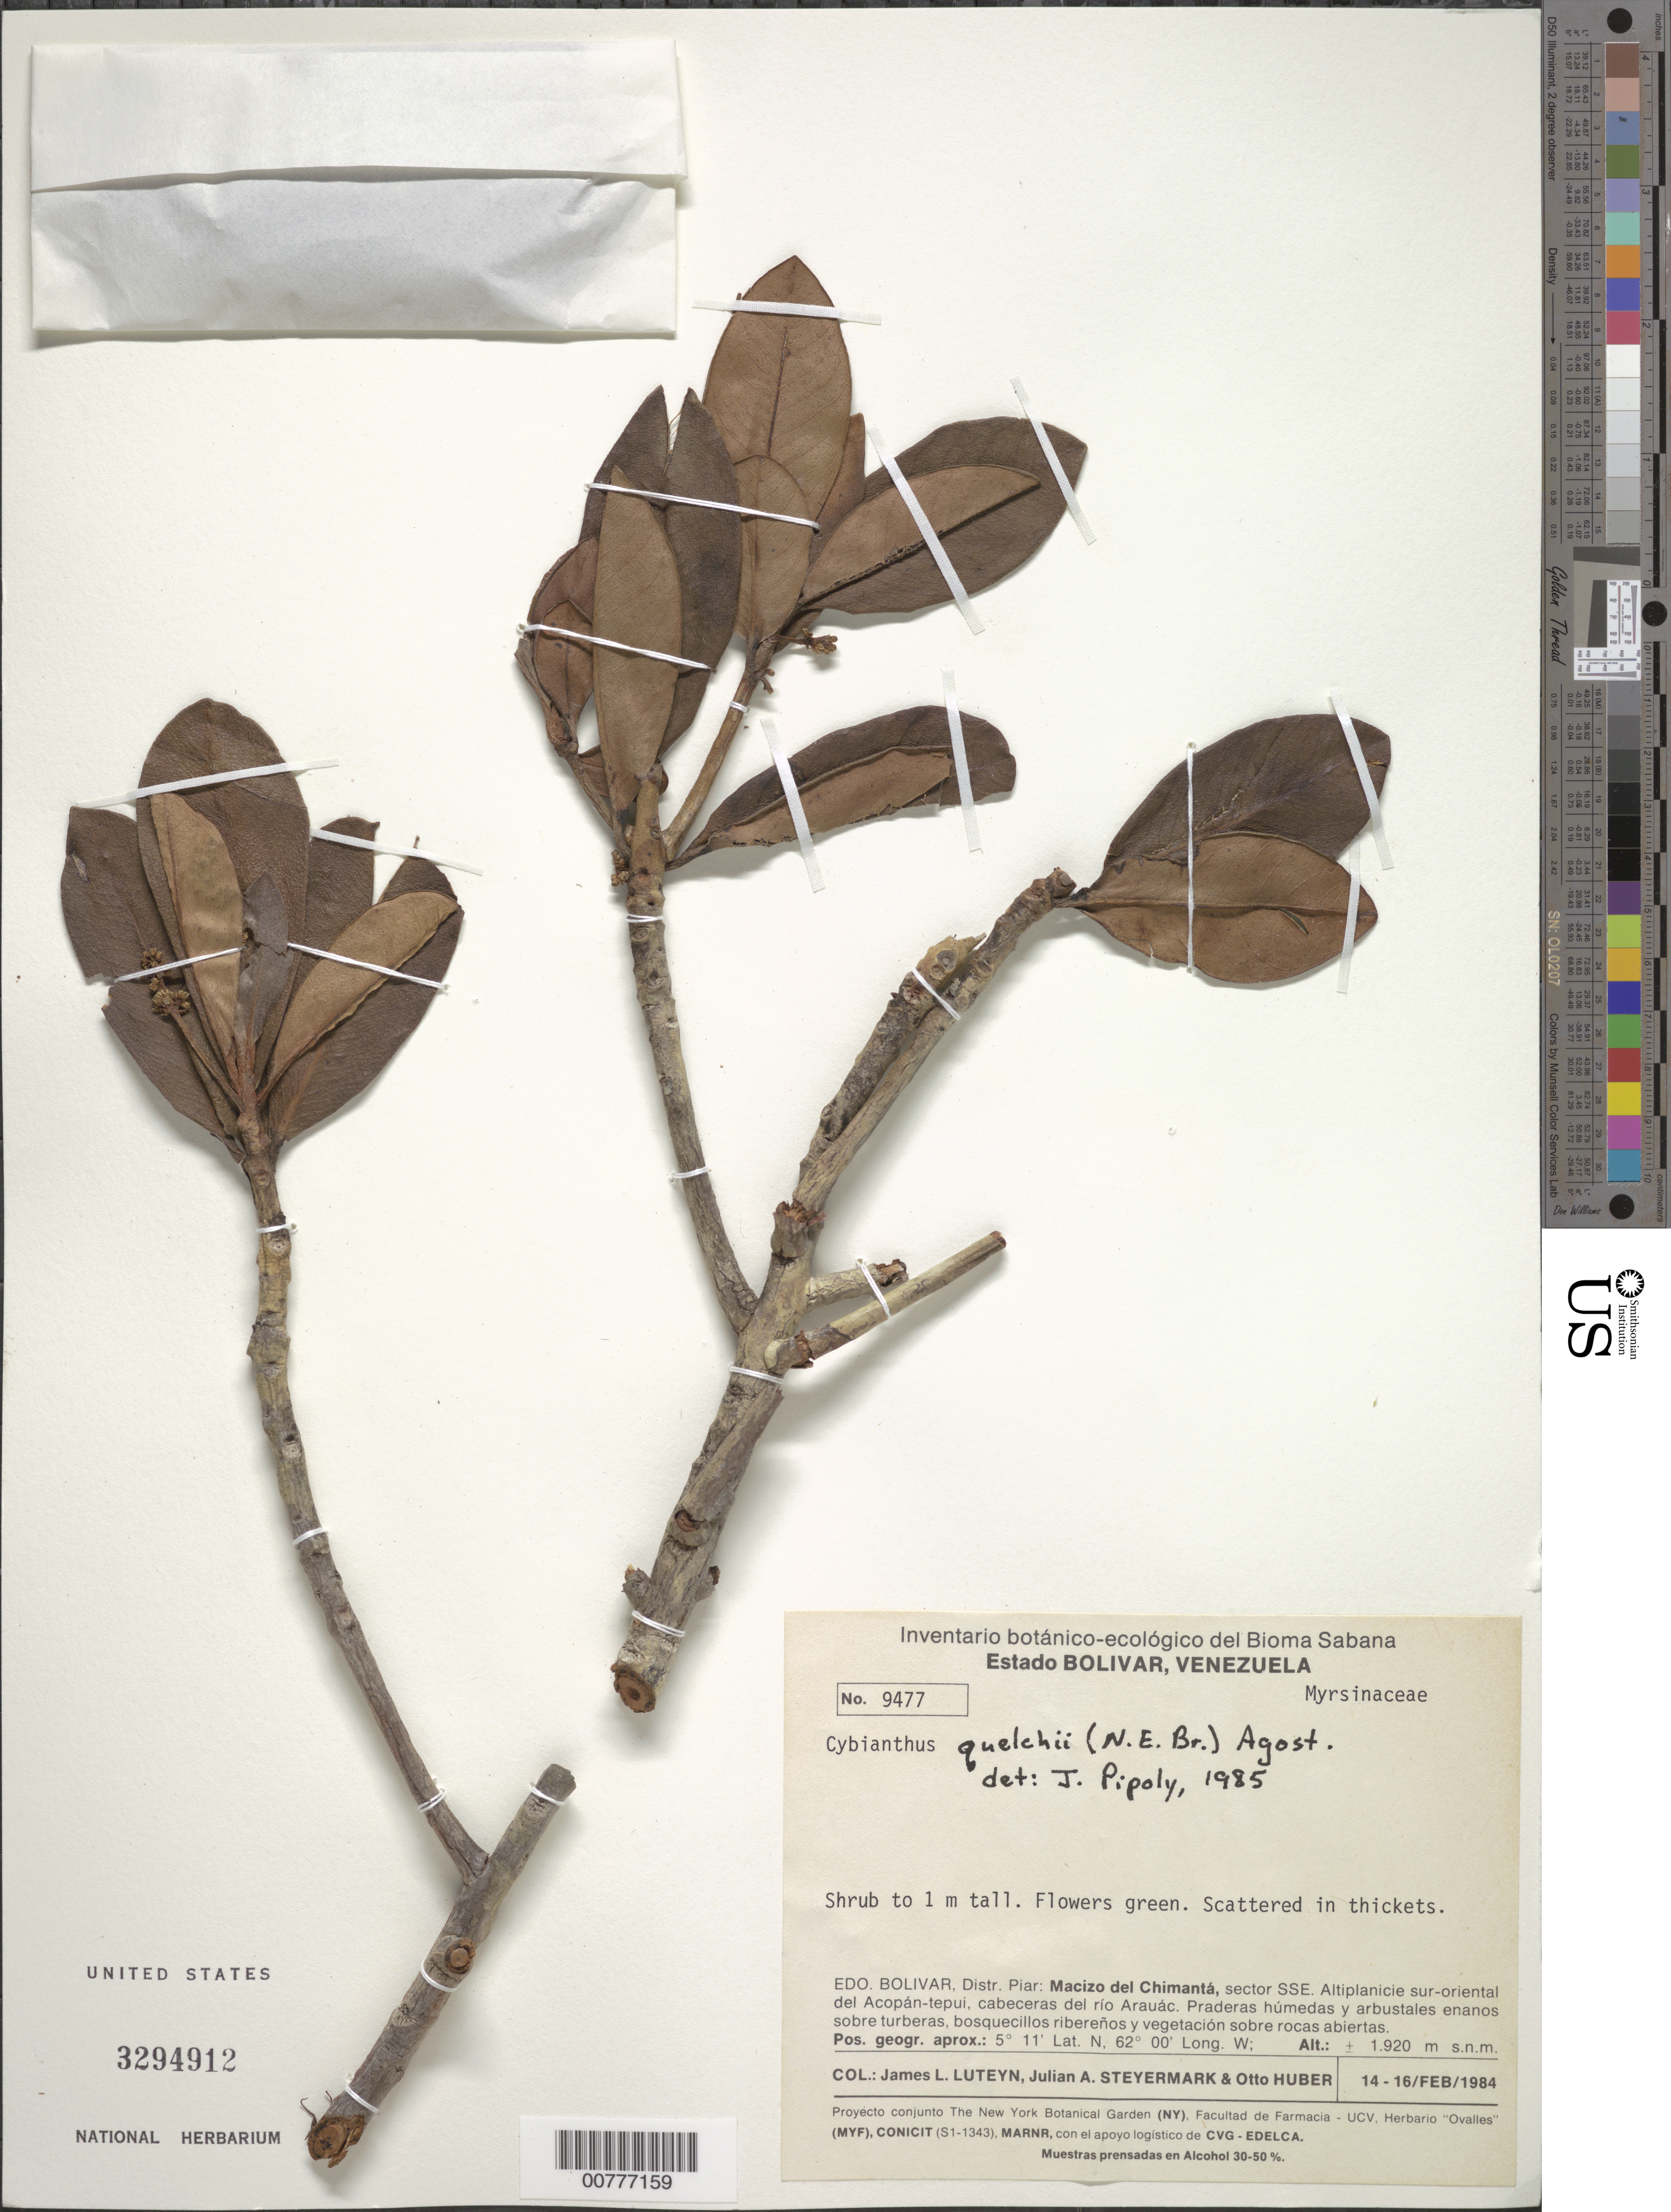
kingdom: Plantae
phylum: Tracheophyta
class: Magnoliopsida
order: Ericales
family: Primulaceae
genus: Cybianthus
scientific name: Cybianthus quelchii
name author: (N.E. Br.) G. Agostini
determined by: Pipoly, J. J., III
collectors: J. L. Luteyn, J. Steyermark & O. Huber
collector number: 9477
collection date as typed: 14-Feb-84 to 16-Feb-84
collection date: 1984-02-14/1984-02-16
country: Venezuela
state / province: Bolívar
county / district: Piar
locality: Macizo del Chimantá, sector SSE. Altiplanicie sur-oriental del Acopán-tepuí, cabeceras del río Arauác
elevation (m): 1920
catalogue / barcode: US 3294912